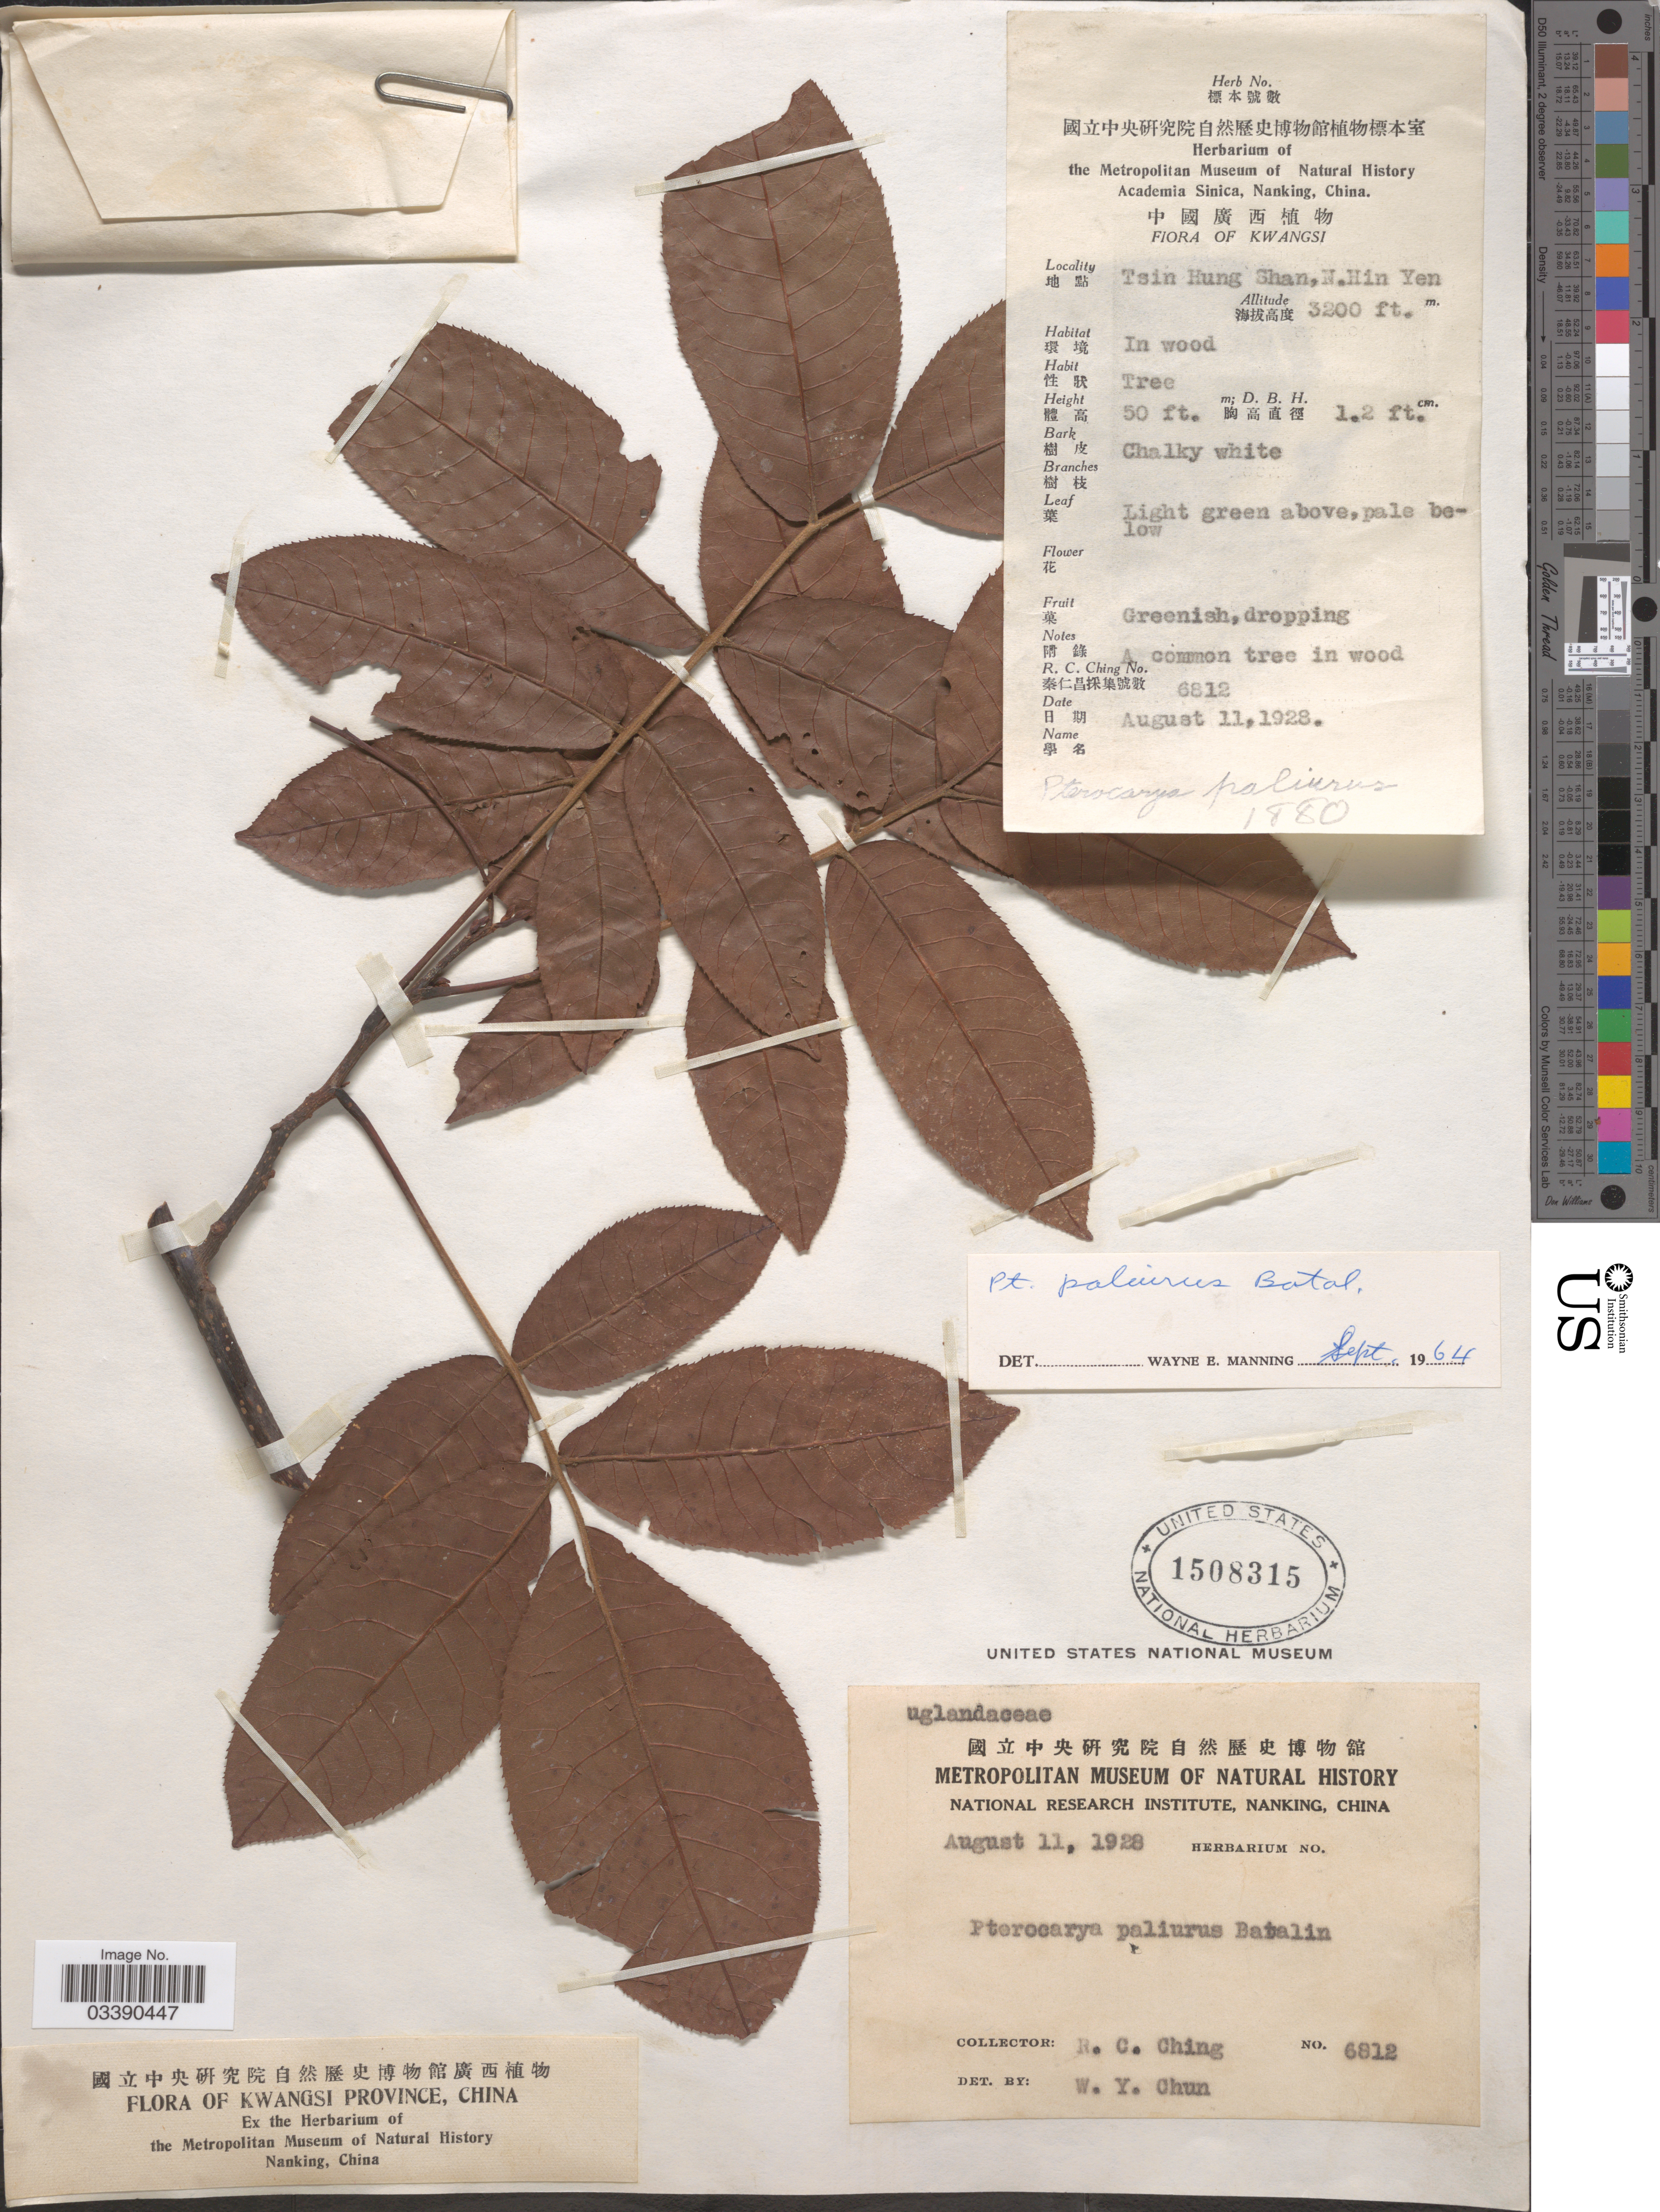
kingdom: Plantae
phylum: Tracheophyta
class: Magnoliopsida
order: Fagales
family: Juglandaceae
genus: Cyclocarya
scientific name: Cyclocarya paliurus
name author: (Batalin) Iljinsk.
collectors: R. C. Ching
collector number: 6812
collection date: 1928-08-11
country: China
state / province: Guangxi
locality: Kwangsi Province. Tsin Hung Shan, N. Hin Yen.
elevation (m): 975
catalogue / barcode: US 1508315